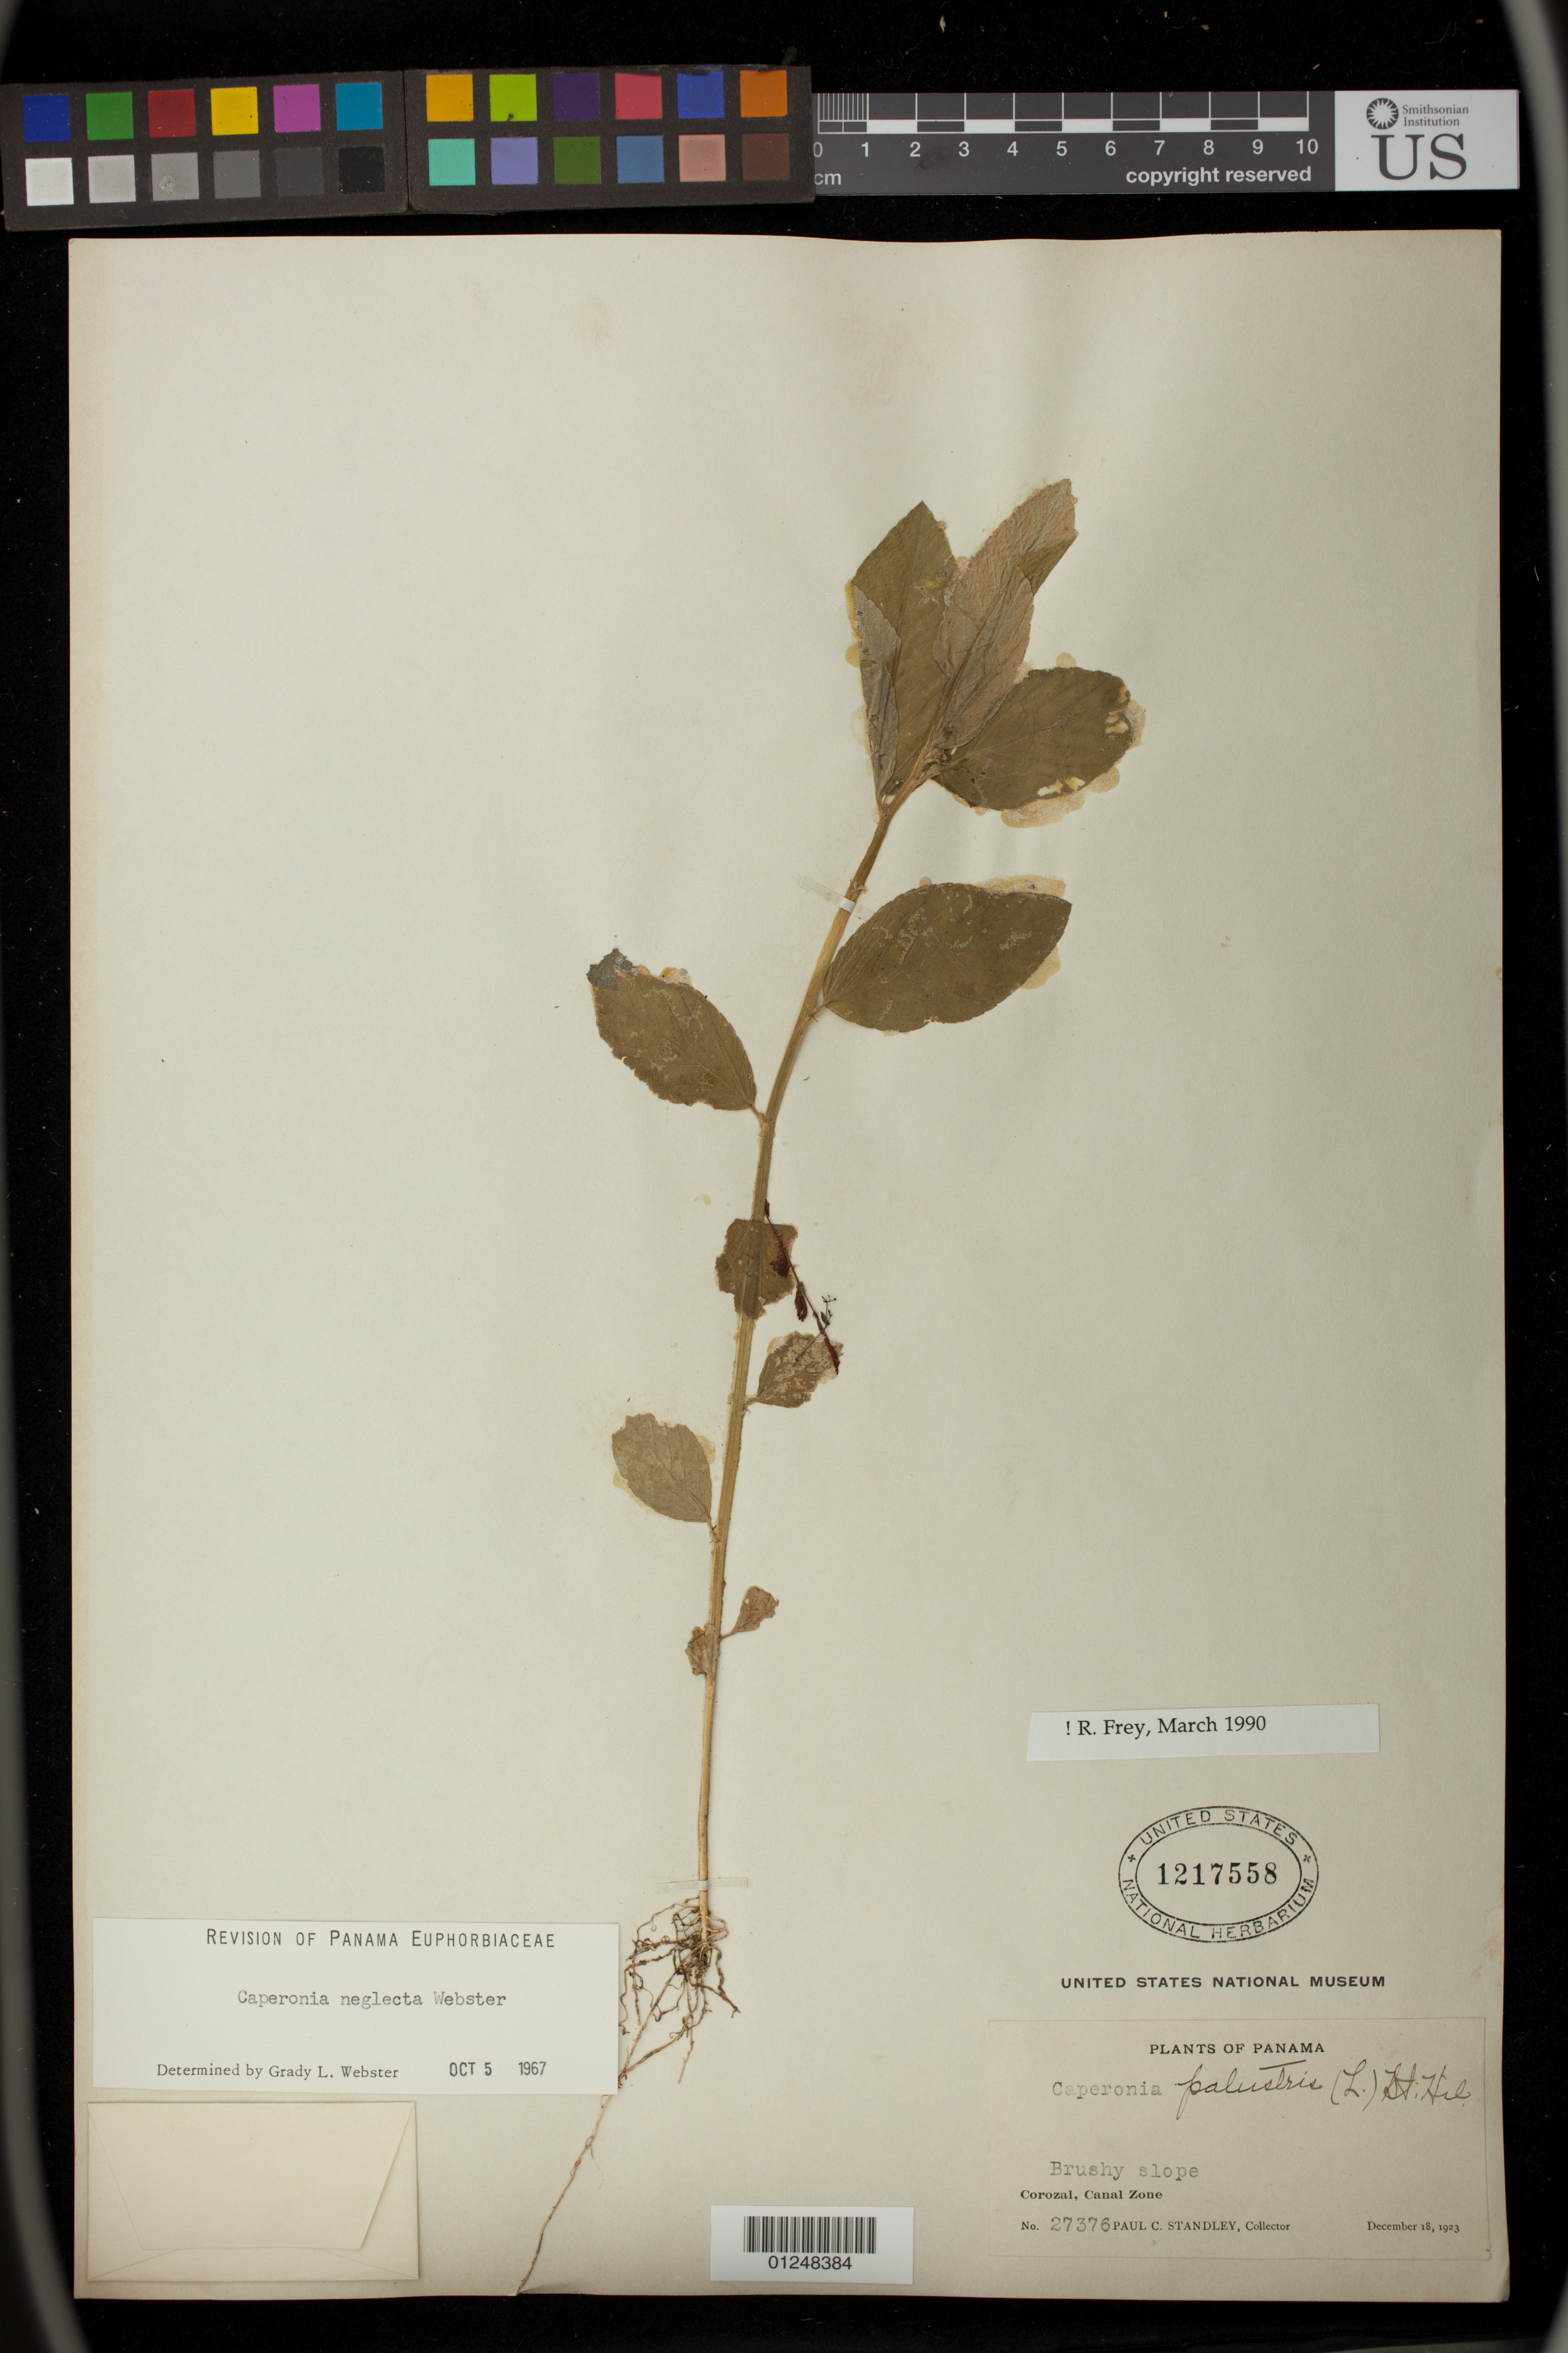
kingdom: Plantae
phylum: Tracheophyta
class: Magnoliopsida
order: Malpighiales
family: Euphorbiaceae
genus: Caperonia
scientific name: Caperonia neglecta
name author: G.L. Webster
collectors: P. C. Standley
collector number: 27376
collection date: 1923-12-18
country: Panama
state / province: Panamá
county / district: Canal Zone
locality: Corozal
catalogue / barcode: US 1217558